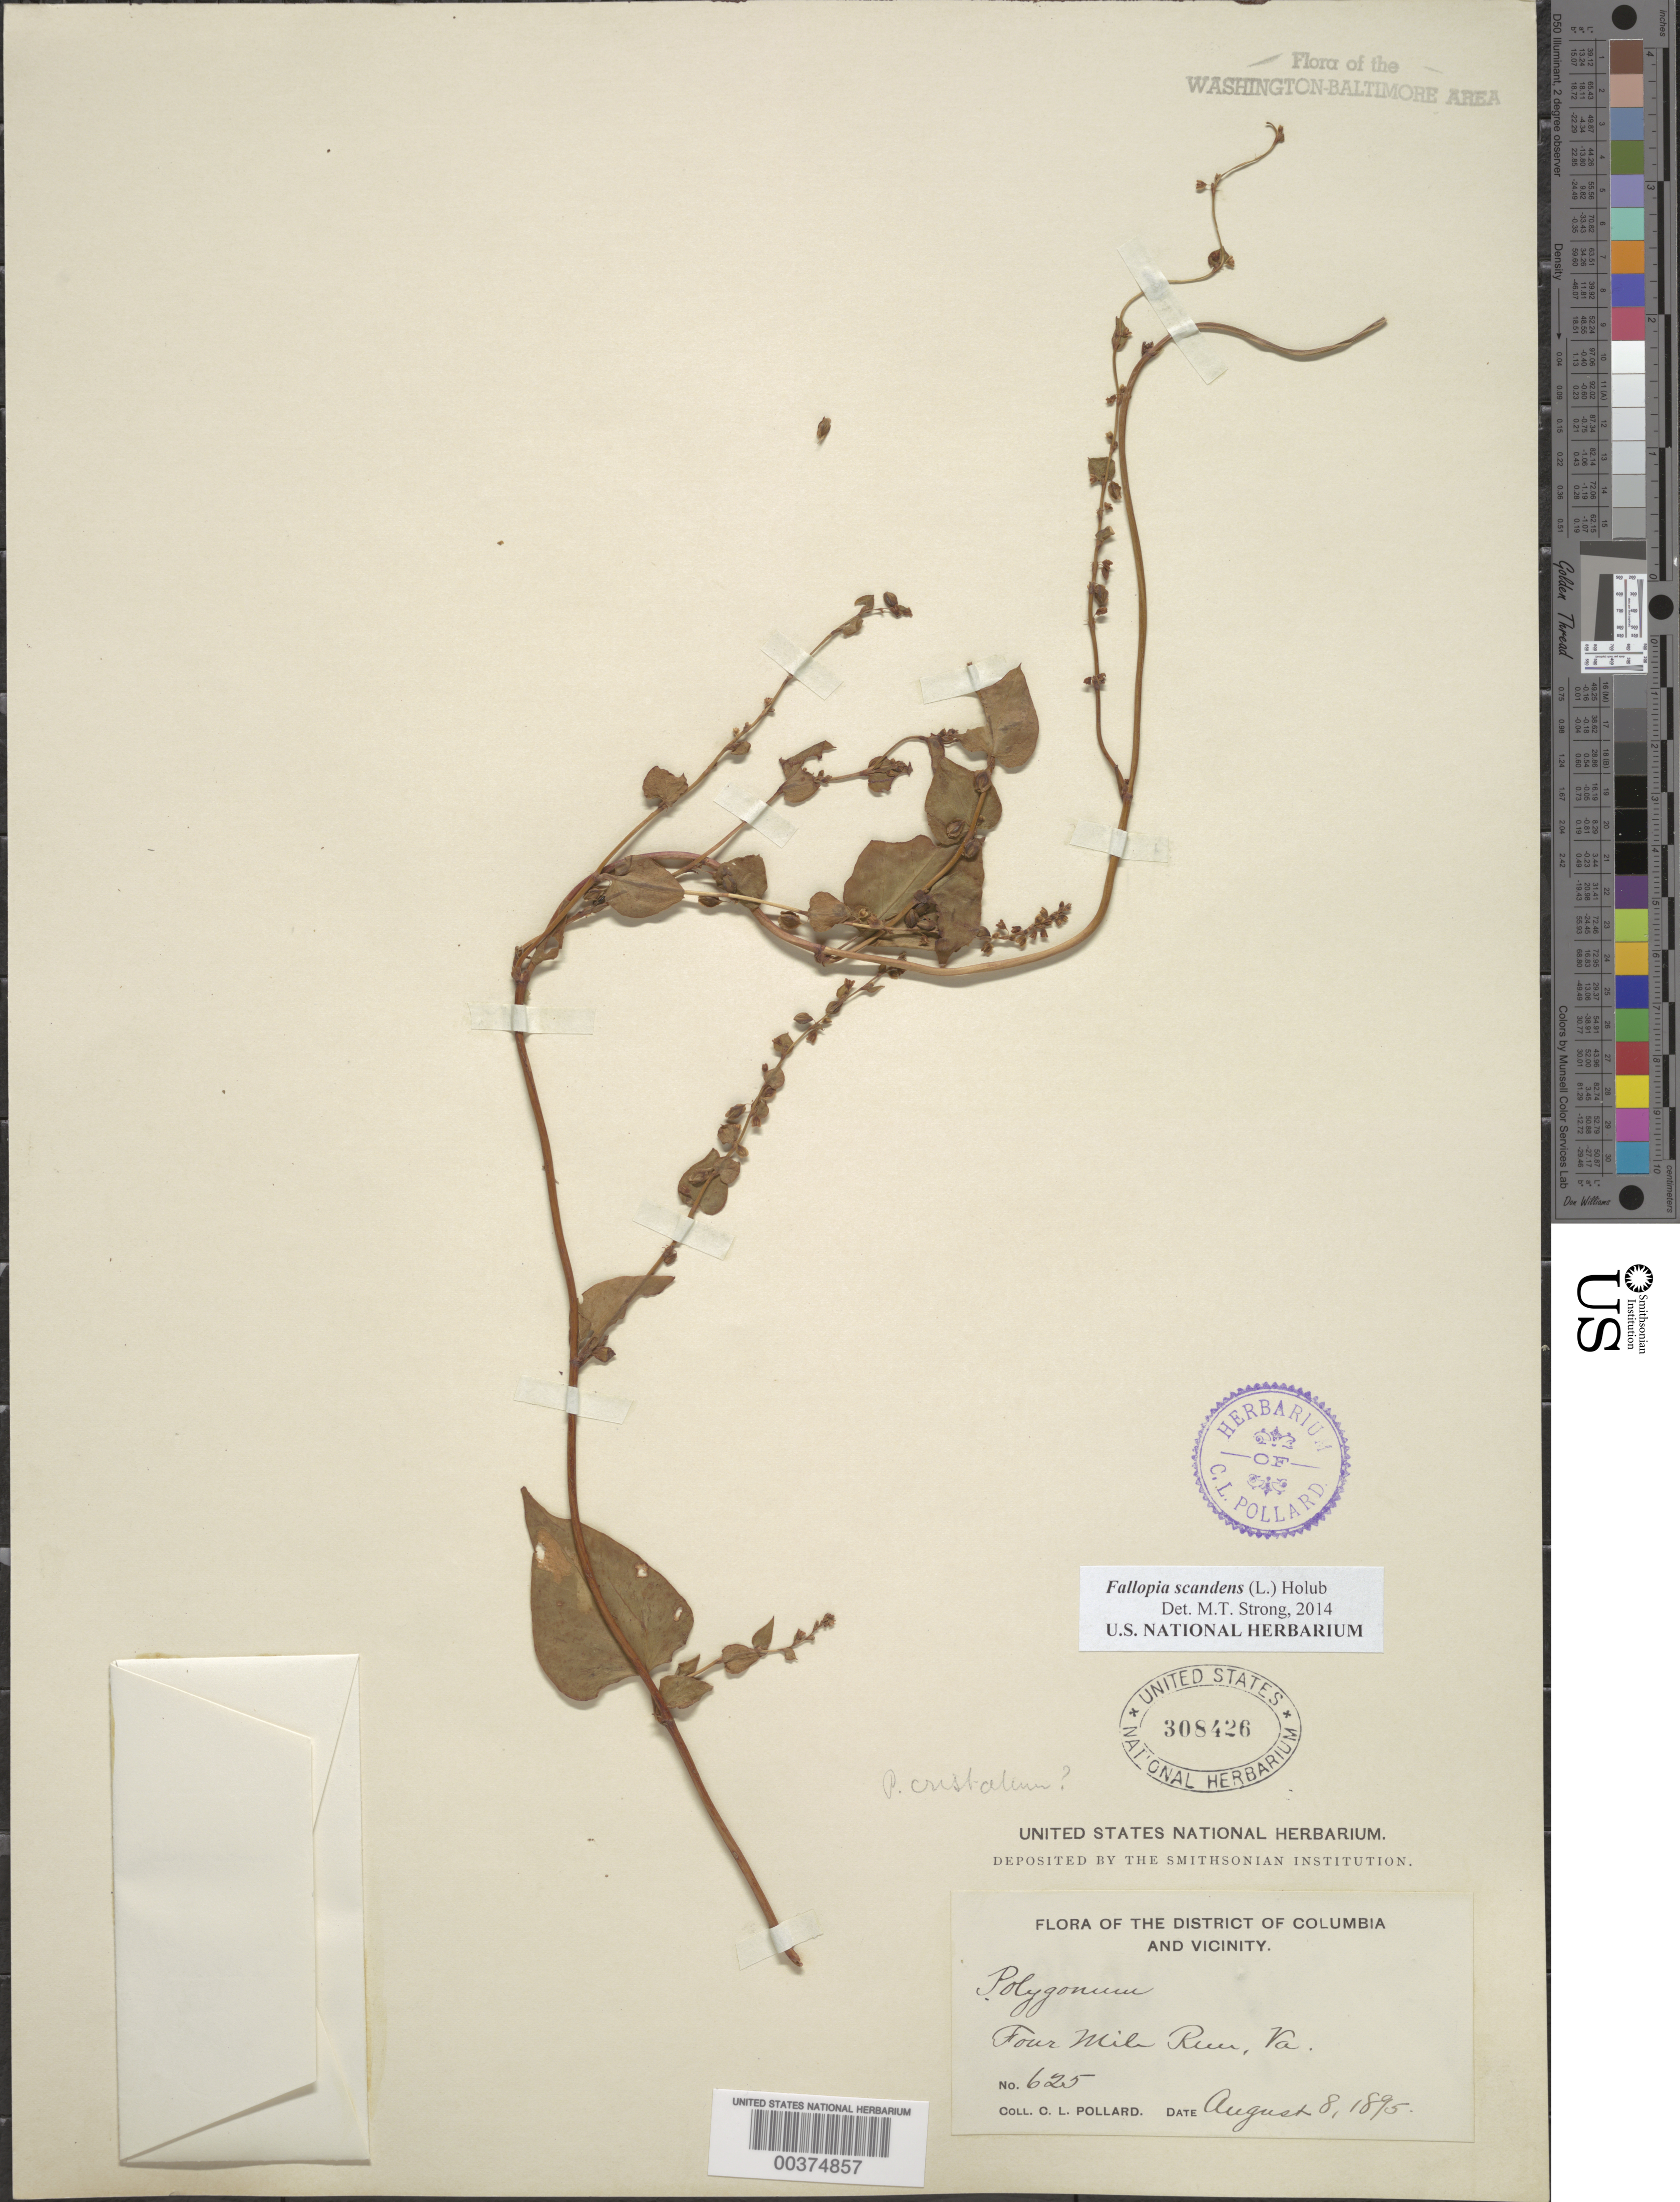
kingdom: Plantae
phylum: Tracheophyta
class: Magnoliopsida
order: Caryophyllales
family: Polygonaceae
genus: Fallopia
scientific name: Fallopia scandens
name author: (L.) Holub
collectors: C. L. Pollard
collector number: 625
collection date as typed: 08 Aug 1895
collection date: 1895-08-08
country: United States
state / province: Virginia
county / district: Arlington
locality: Four Mile Run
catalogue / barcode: US 308426